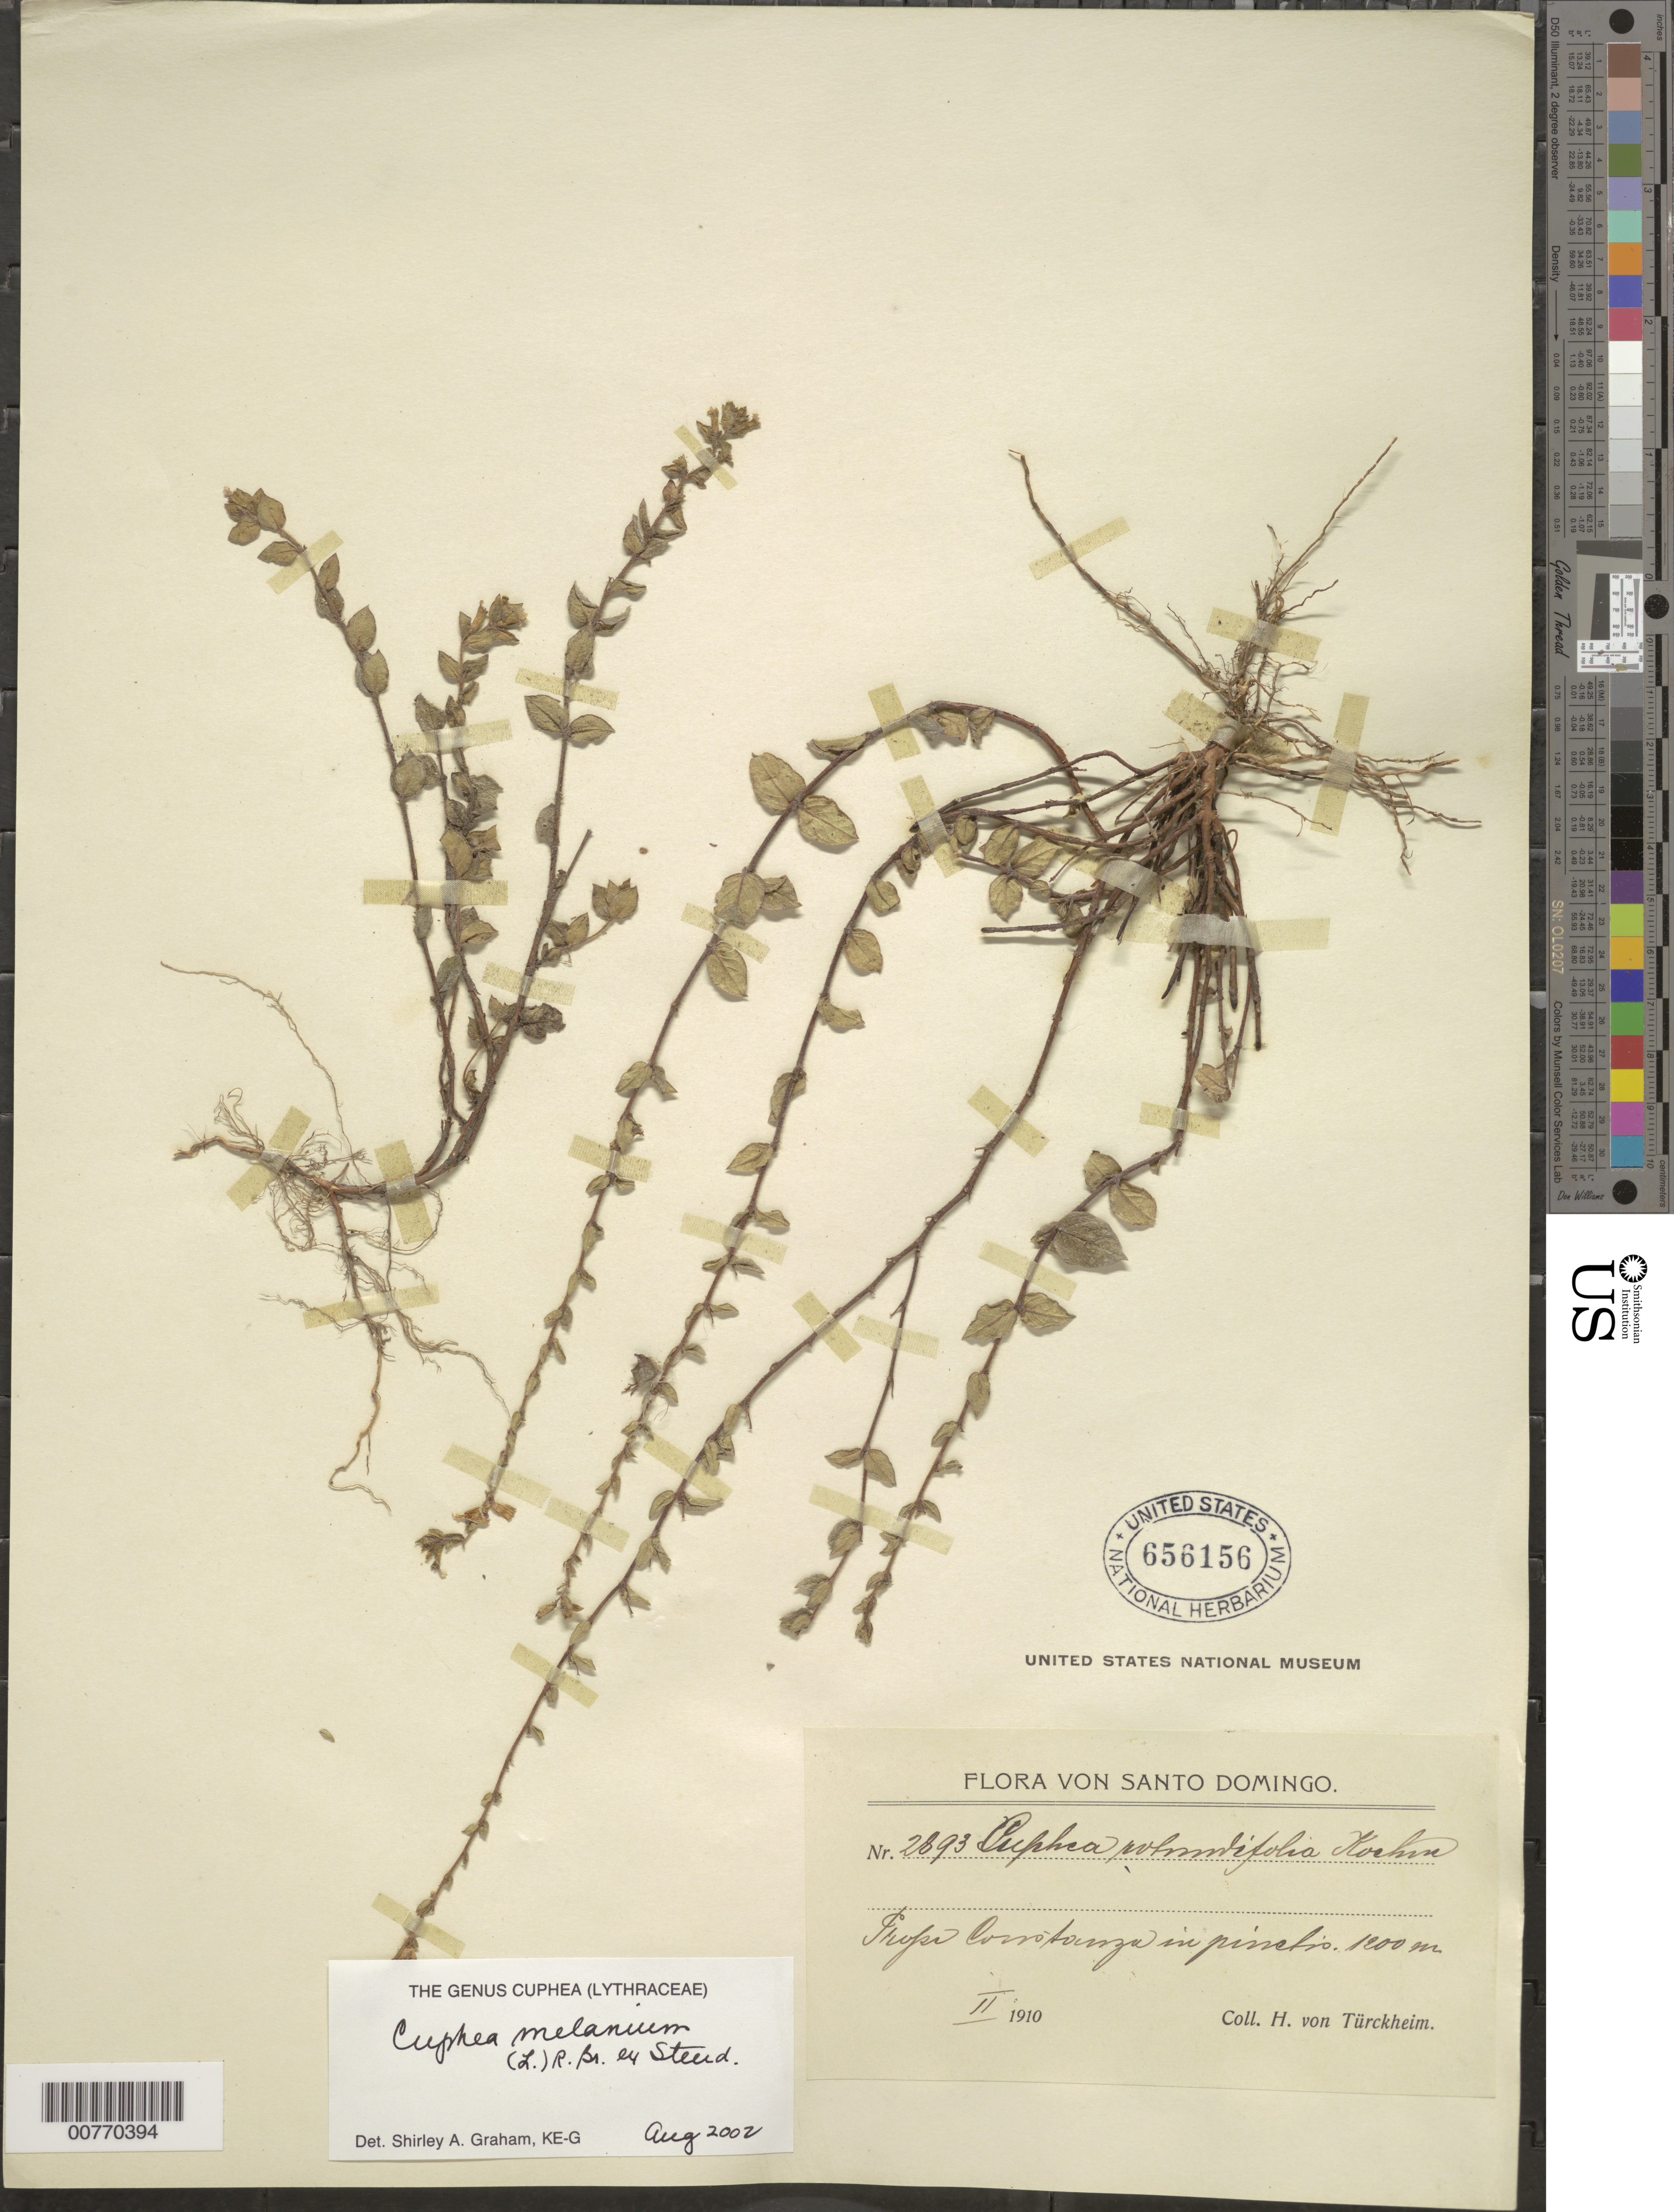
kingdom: Plantae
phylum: Tracheophyta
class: Magnoliopsida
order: Myrtales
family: Lythraceae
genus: Cuphea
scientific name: Cuphea melanium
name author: (L.) Cramer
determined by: Graham, Shirley Ann Tousch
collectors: H. von Türckheim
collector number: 2893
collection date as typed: Feb 1910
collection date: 1910-02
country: Dominican Republic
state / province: La Vega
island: Hispaniola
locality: Constanza.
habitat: Pineland.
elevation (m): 1200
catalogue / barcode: US 656156